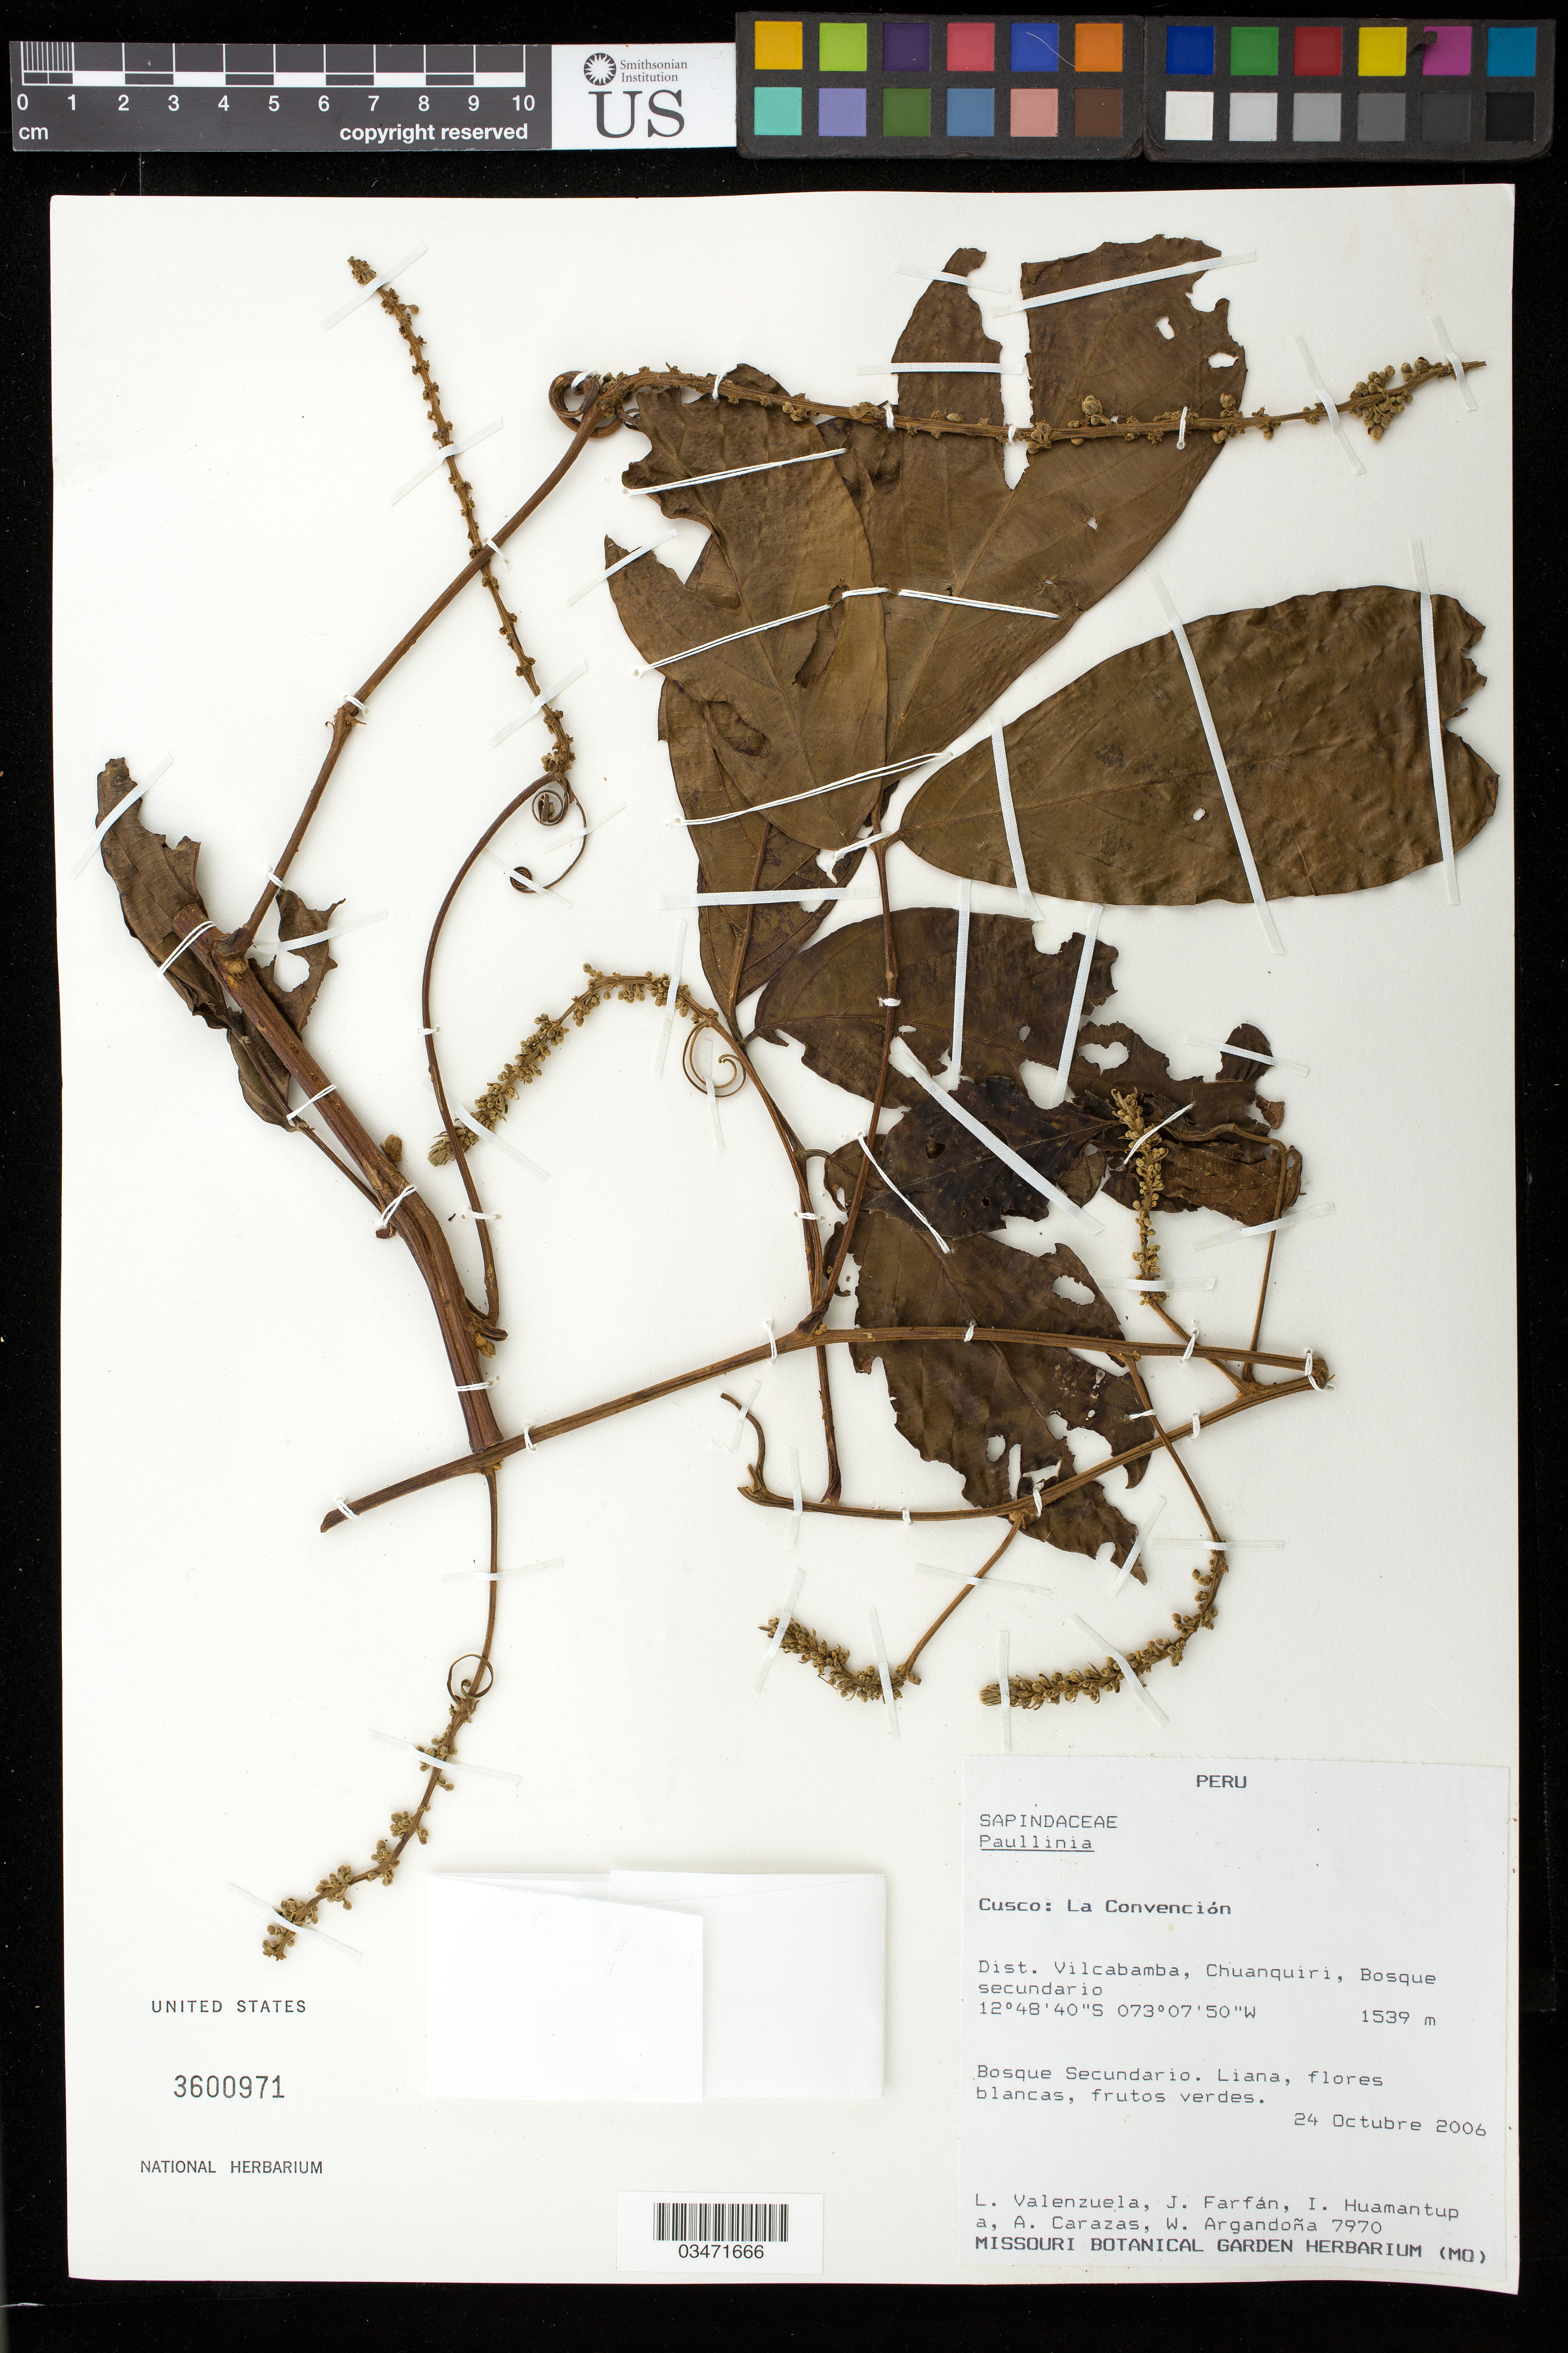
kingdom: Plantae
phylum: Tracheophyta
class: Magnoliopsida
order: Sapindales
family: Sapindaceae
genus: Paullinia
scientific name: Paullinia sp.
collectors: L. Valenzuela, J. Farfán, I. Huamantupa, A. Carazas & W. Argandona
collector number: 7970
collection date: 2006-10-24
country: Peru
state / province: Cusco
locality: La Convención, Dist. Vilcabamba, Chuanquiri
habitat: Bosque secundario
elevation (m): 1539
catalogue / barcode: US 3600971